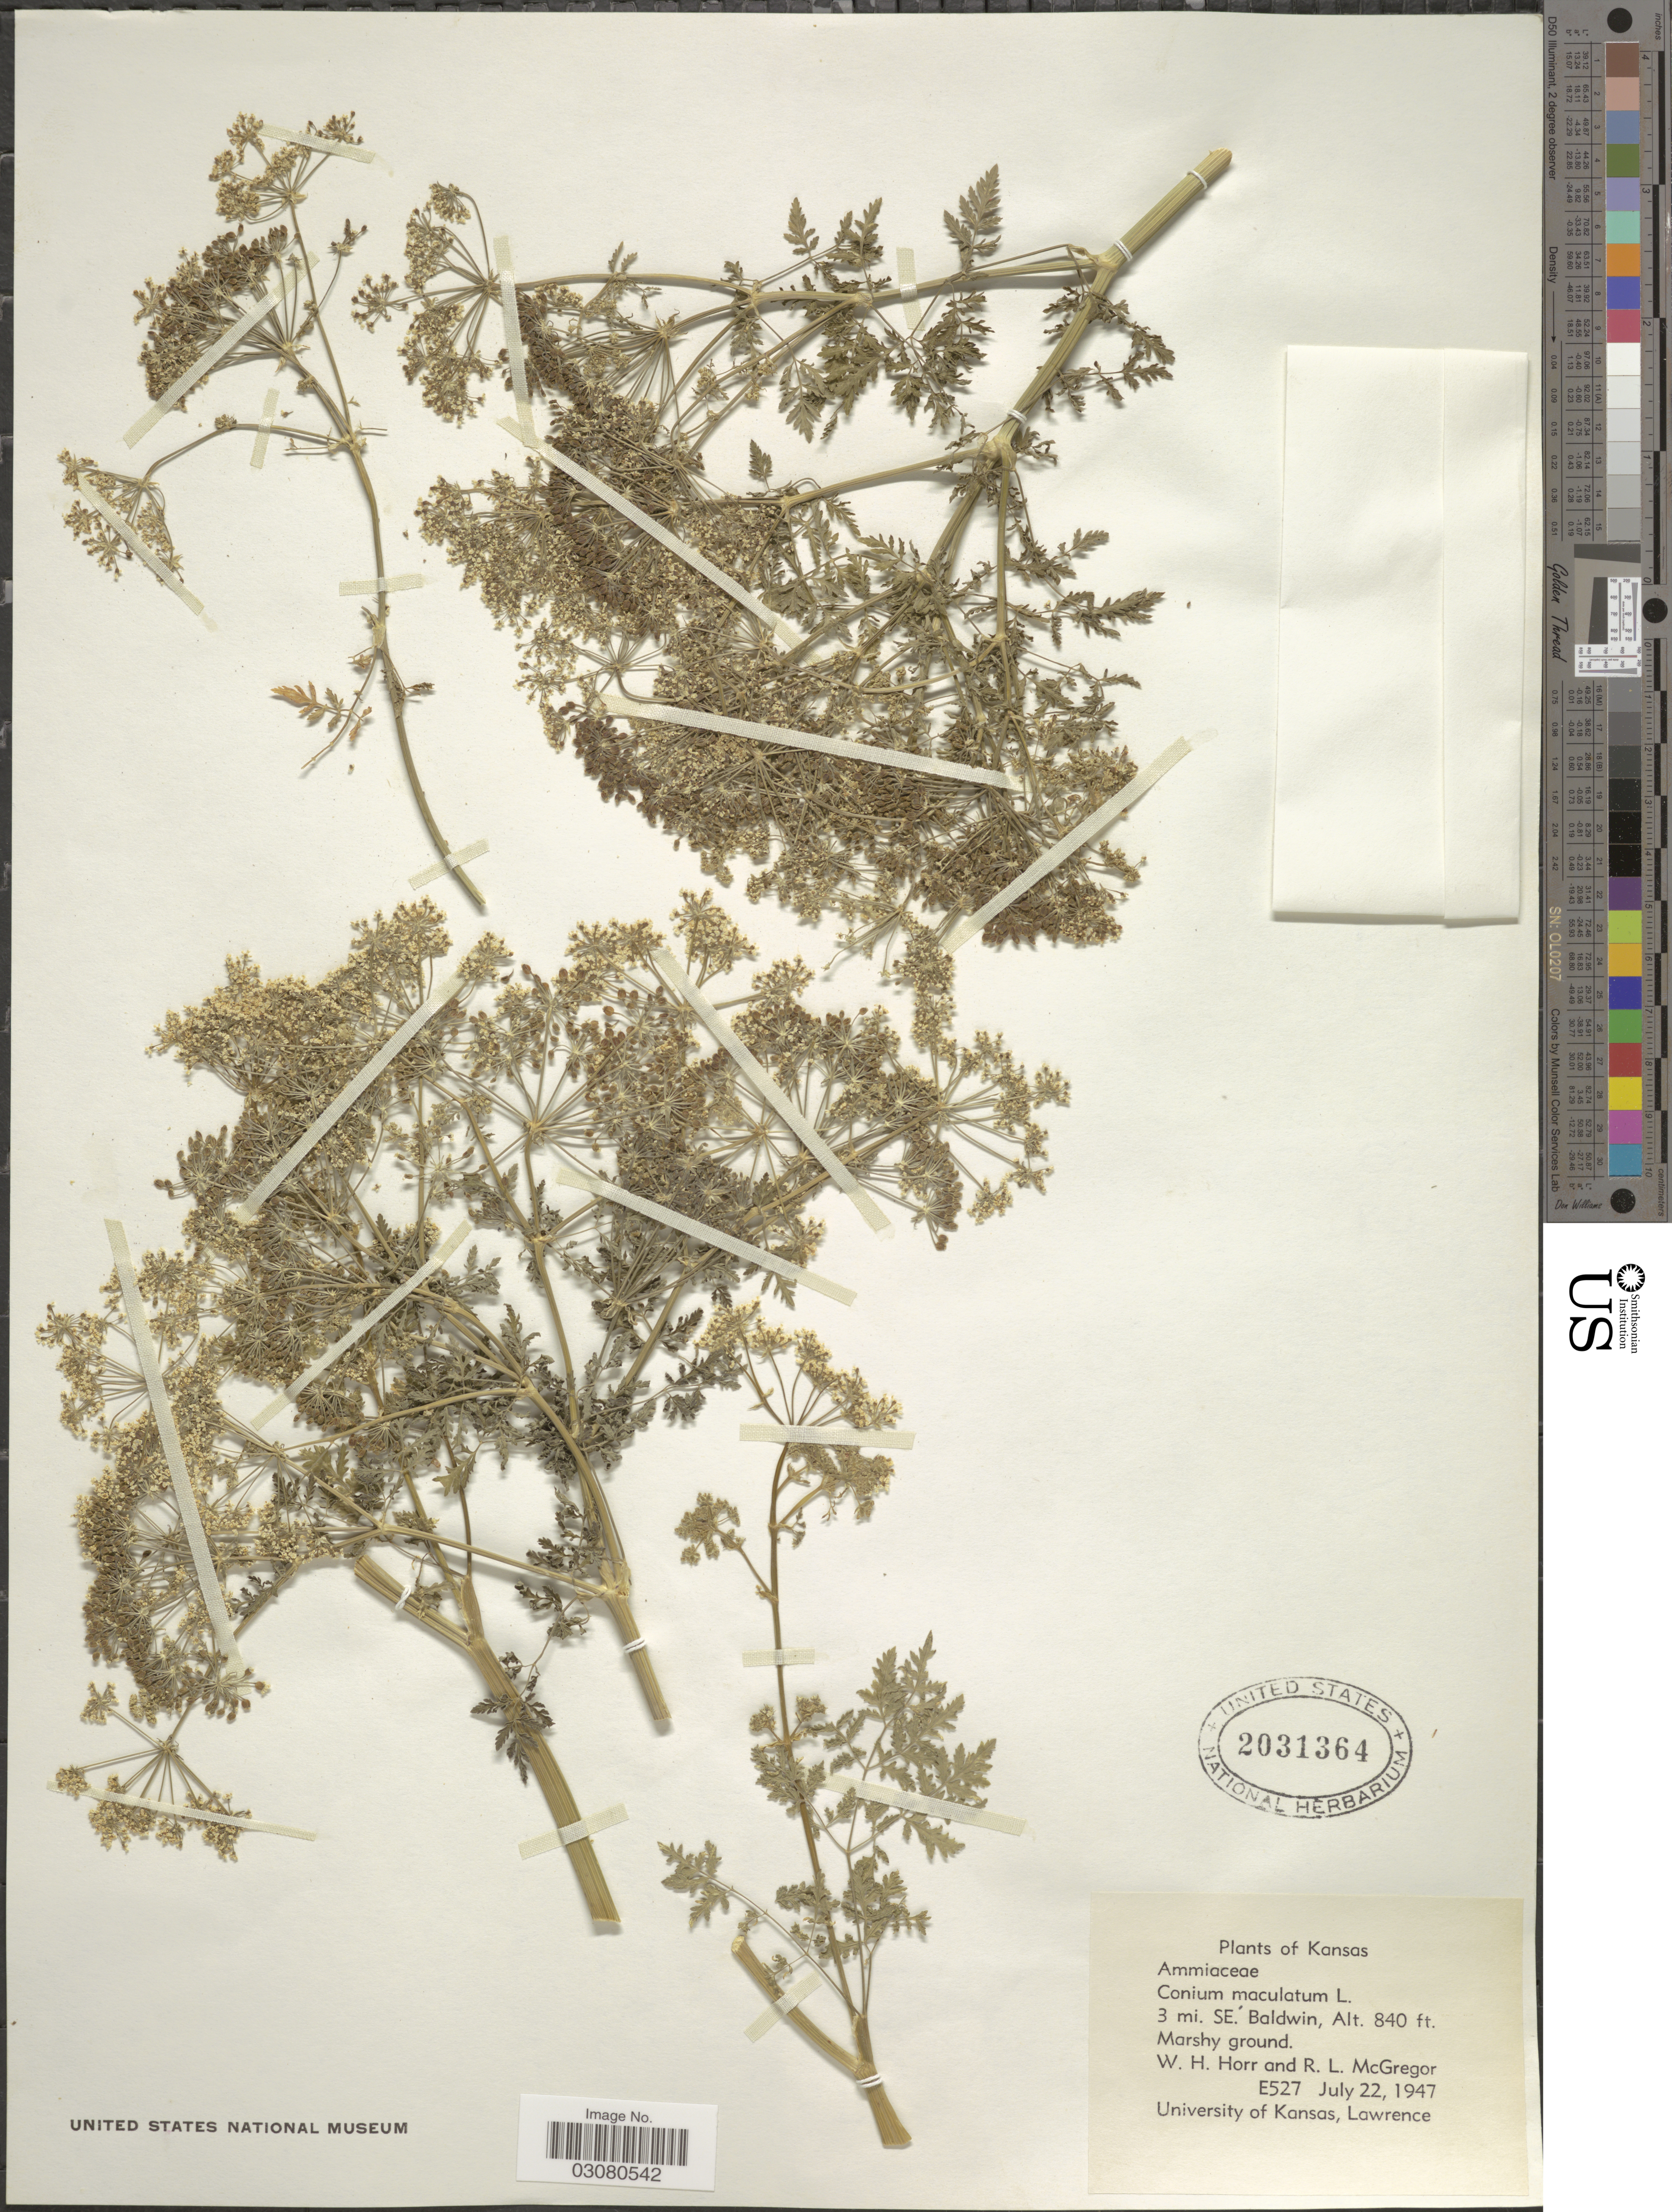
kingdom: Plantae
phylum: Tracheophyta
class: Magnoliopsida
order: Apiales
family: Apiaceae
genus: Conium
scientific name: Conium maculatum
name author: L.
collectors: W. H. Horr & R. McGregor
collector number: E527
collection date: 1947-07-22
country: United States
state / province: Kansas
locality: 3 mi. SE. Baldwin.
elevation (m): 256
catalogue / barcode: US 2031364